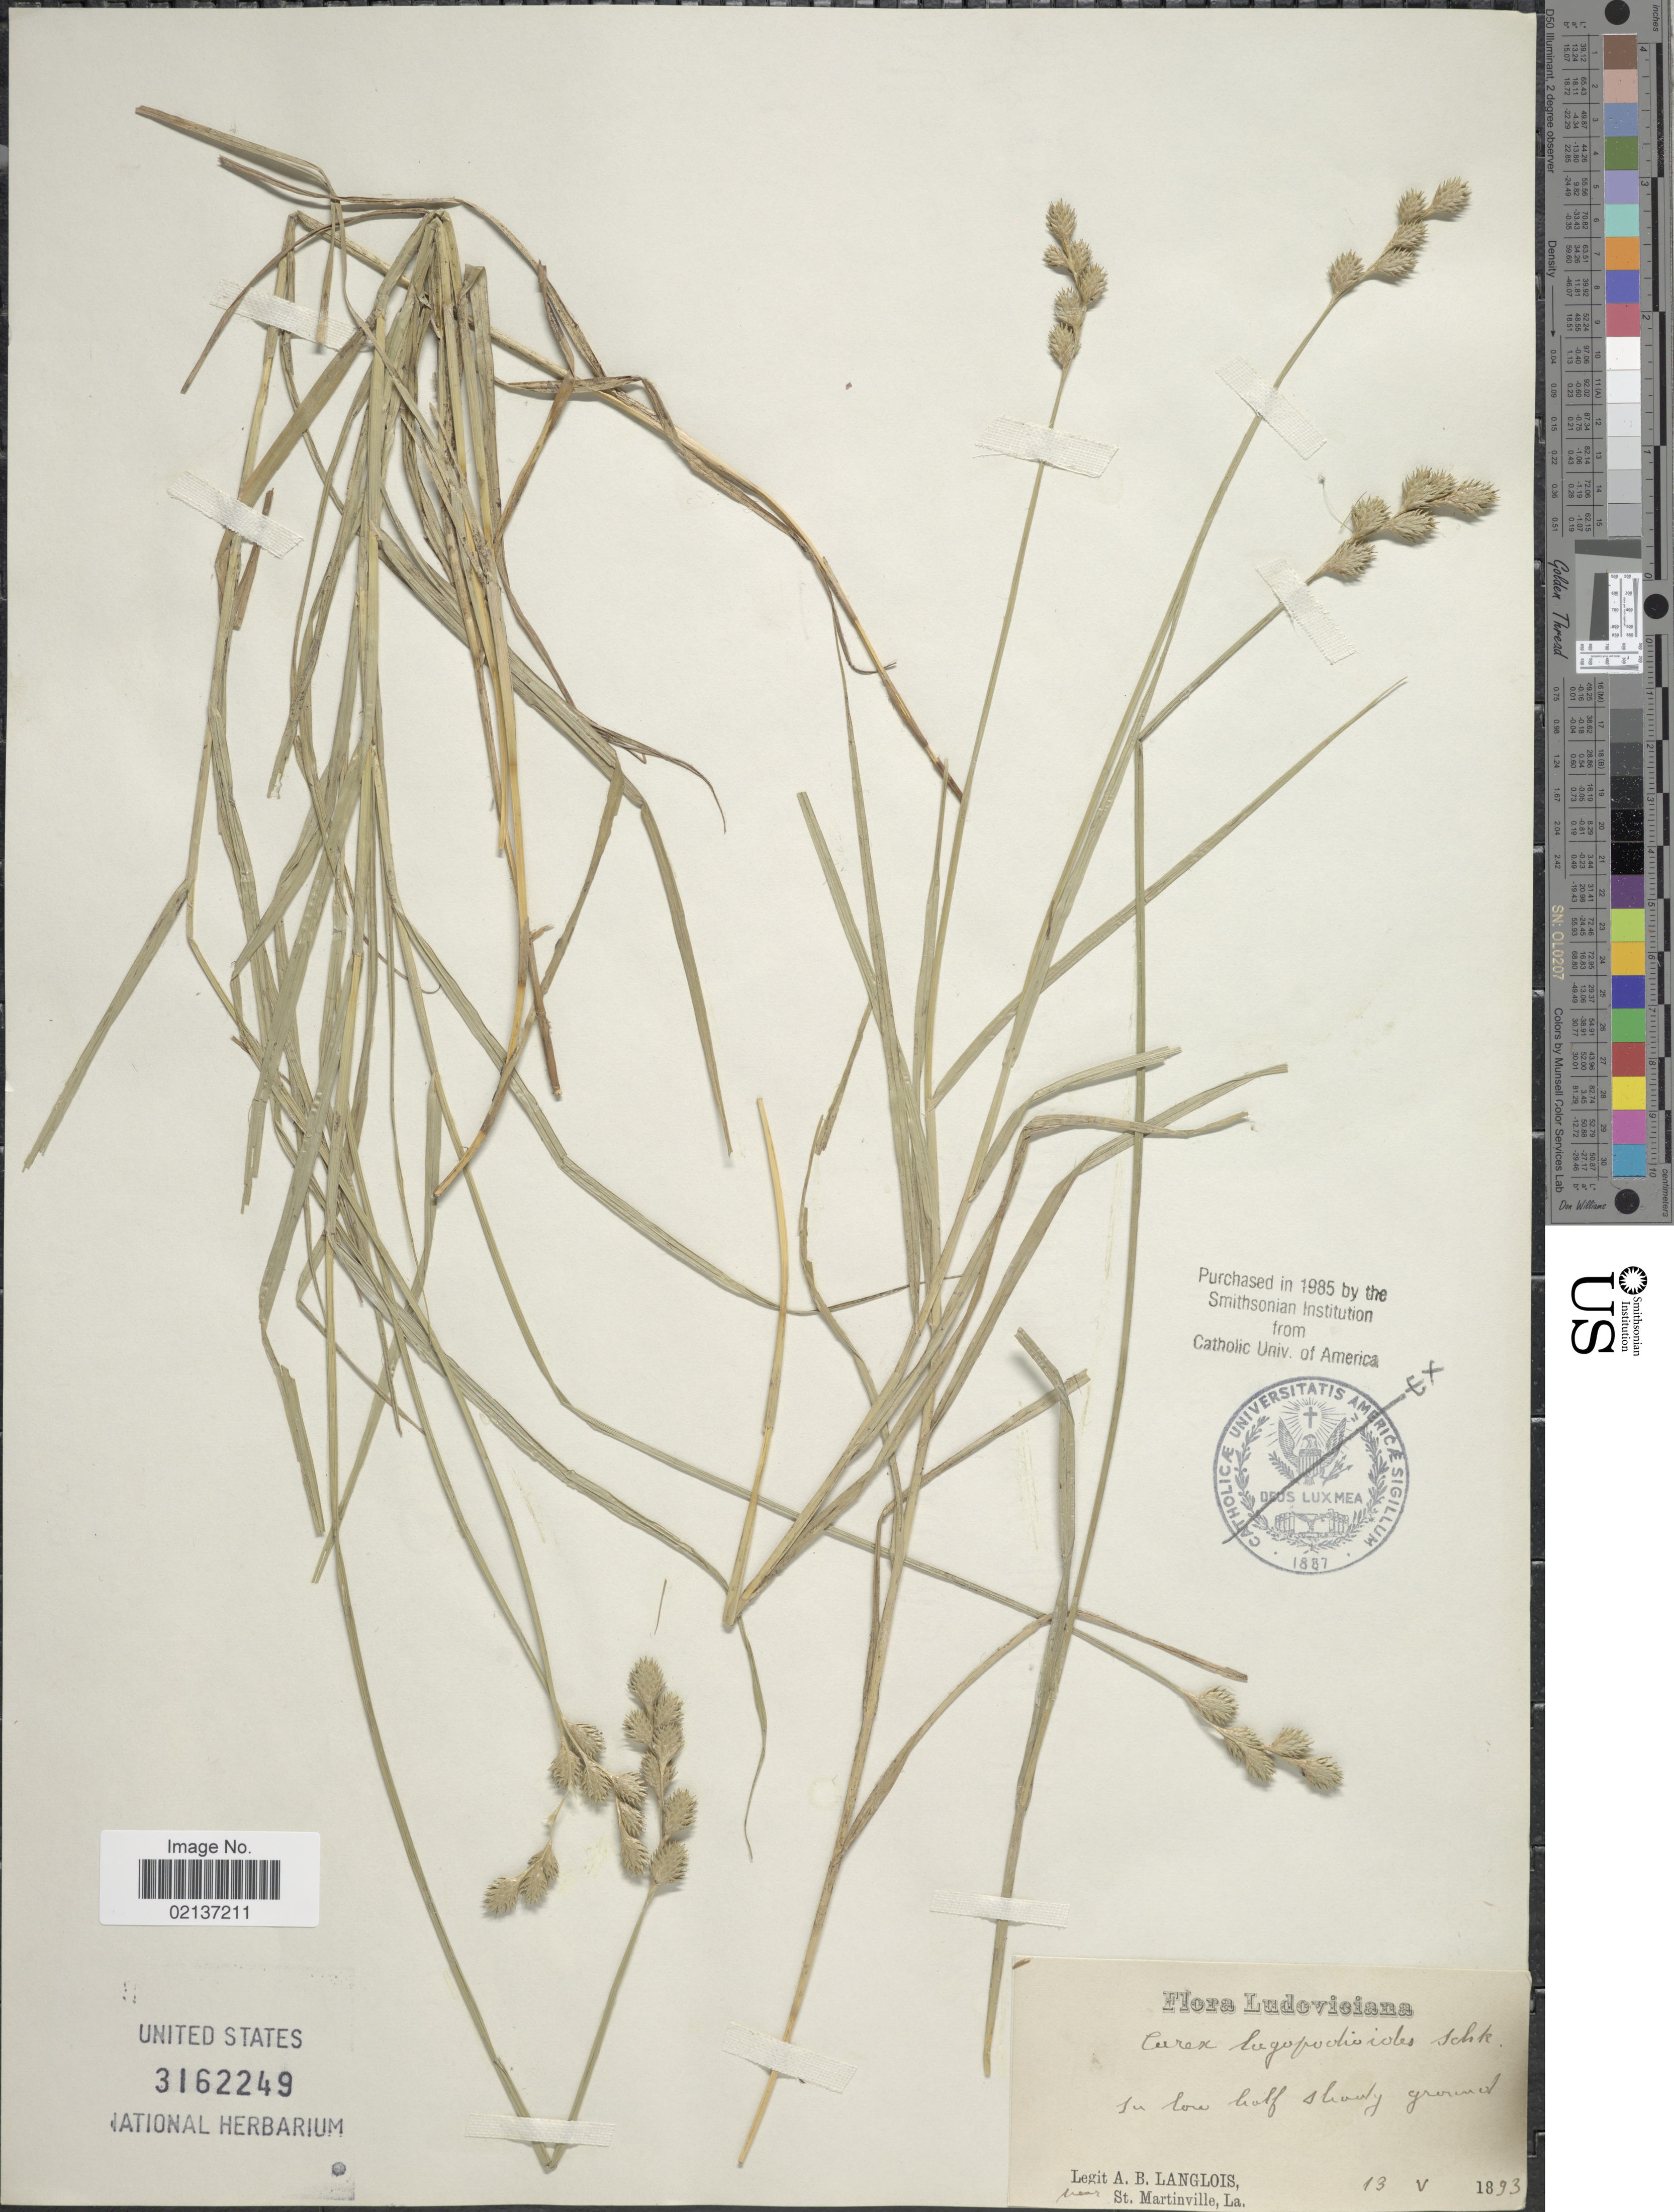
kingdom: Plantae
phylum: Tracheophyta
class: Liliopsida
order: Poales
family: Cyperaceae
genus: Carex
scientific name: Carex tribuloides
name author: Wahlenb.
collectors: A. Langlois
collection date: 1893-05-13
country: United States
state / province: Louisiana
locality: in low half shady ground, near St. Martinville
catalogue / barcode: US 3162249